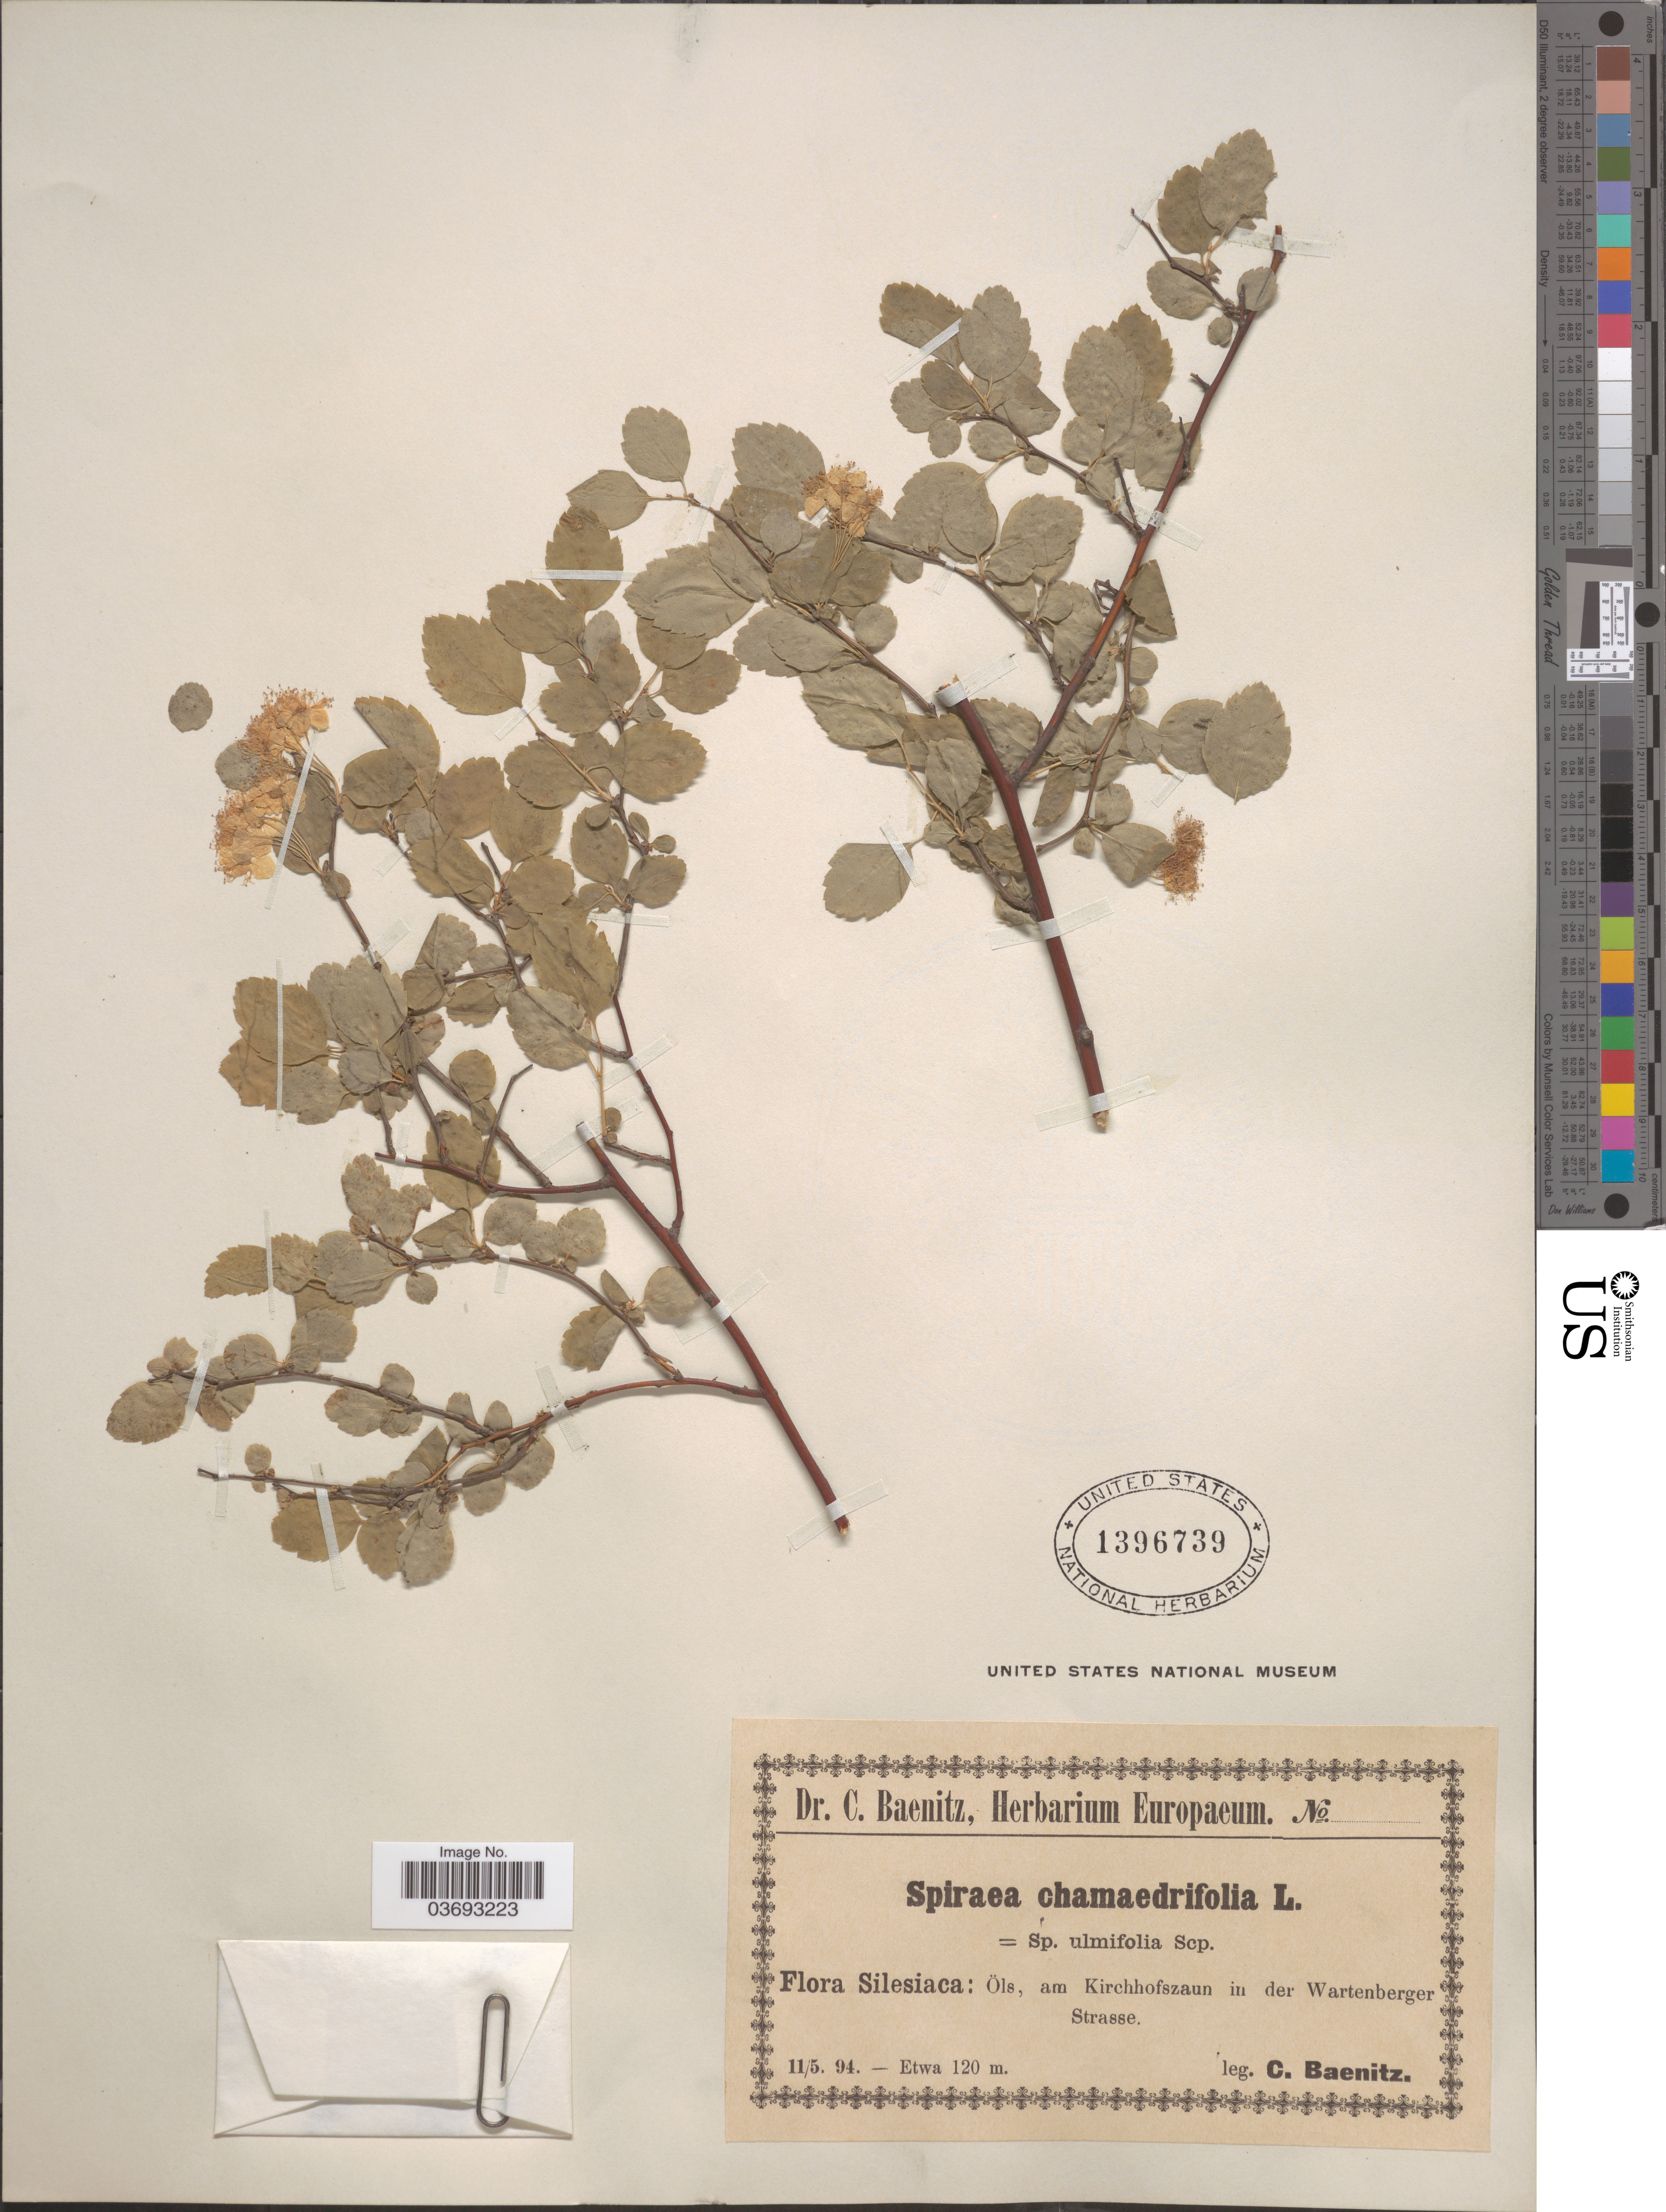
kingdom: Plantae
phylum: Tracheophyta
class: Magnoliopsida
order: Rosales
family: Rosaceae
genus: Spiraea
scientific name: Spiraea chamaedryfolia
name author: L.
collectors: C. G. Baenitz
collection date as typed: Transcribed d/m/y: 11/5/94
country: Poland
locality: Silesiaca: Öls, am Kirchhofszaun in der Wartenberger Strasse.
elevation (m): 120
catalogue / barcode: US 1396739